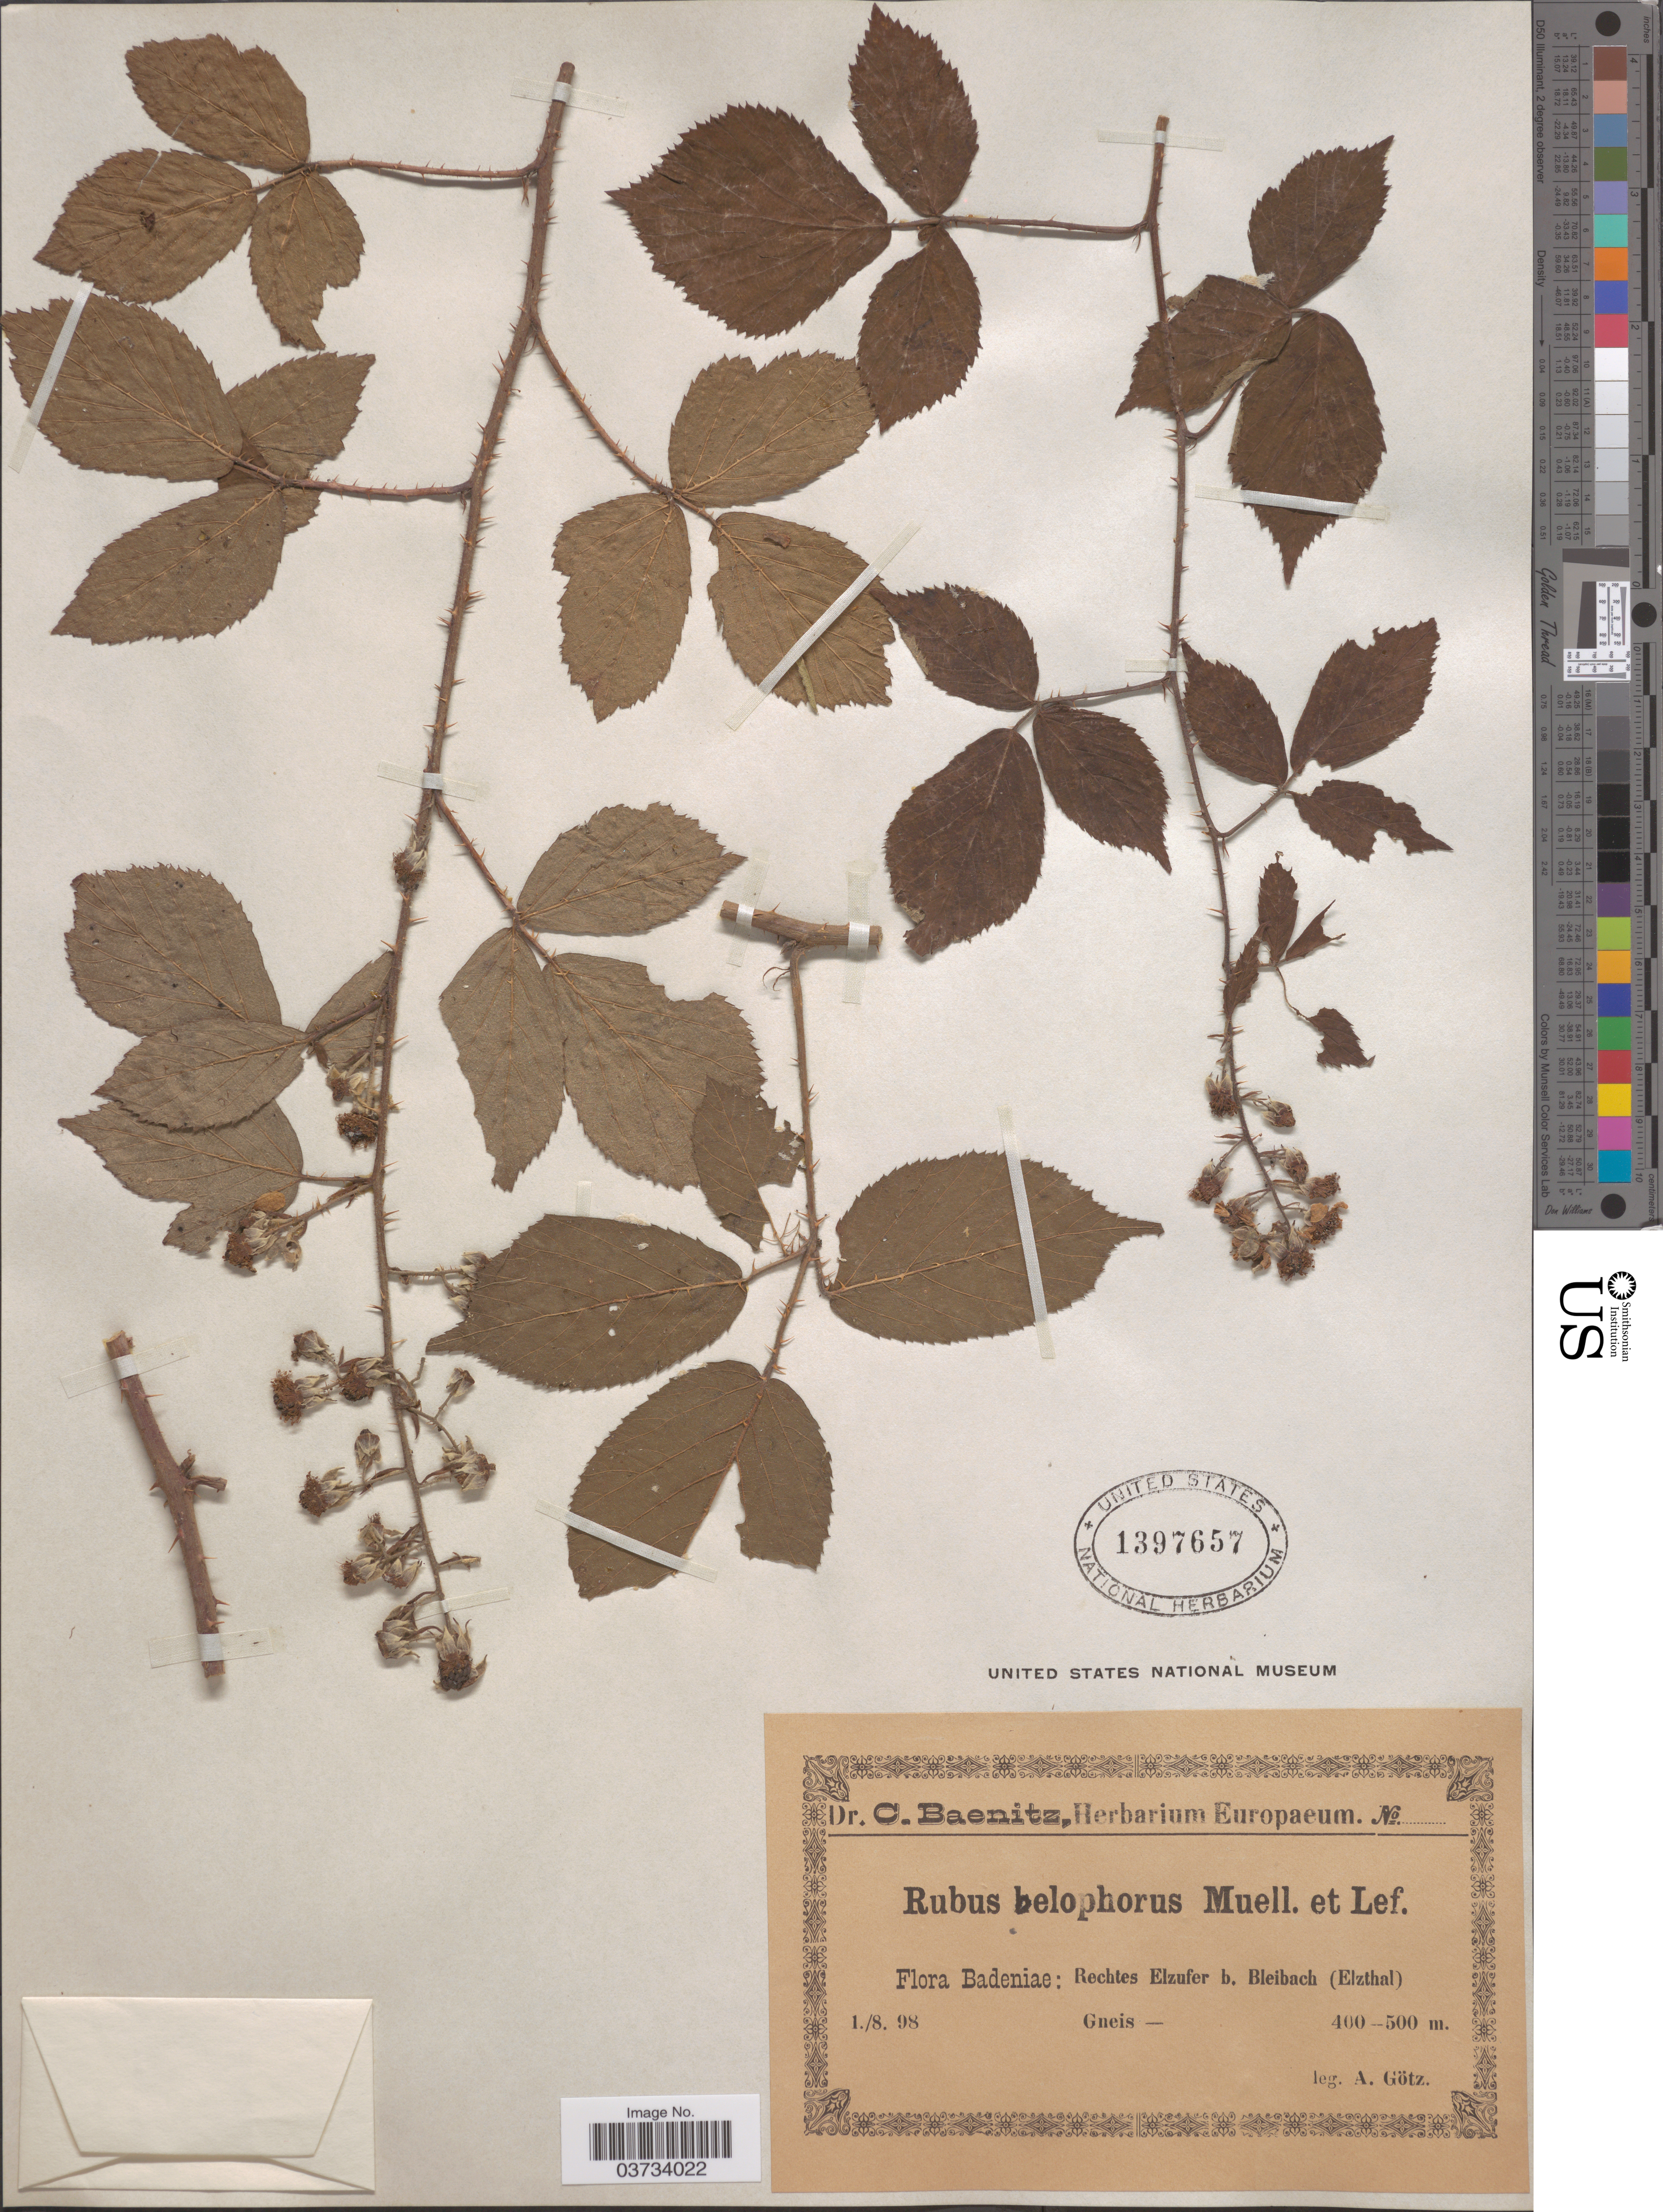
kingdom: Plantae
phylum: Tracheophyta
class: Magnoliopsida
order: Rosales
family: Rosaceae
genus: Rubus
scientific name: Rubus belophorus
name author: P.J. Müll. & Lefèvre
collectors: A. Götz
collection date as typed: Transcribed d/m/y: 1/8/98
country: Germany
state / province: Baden-Württemberg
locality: Badeniae: Rechtes Elzufer b. Bleibach (Elzthal).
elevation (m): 400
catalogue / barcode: US 1397657